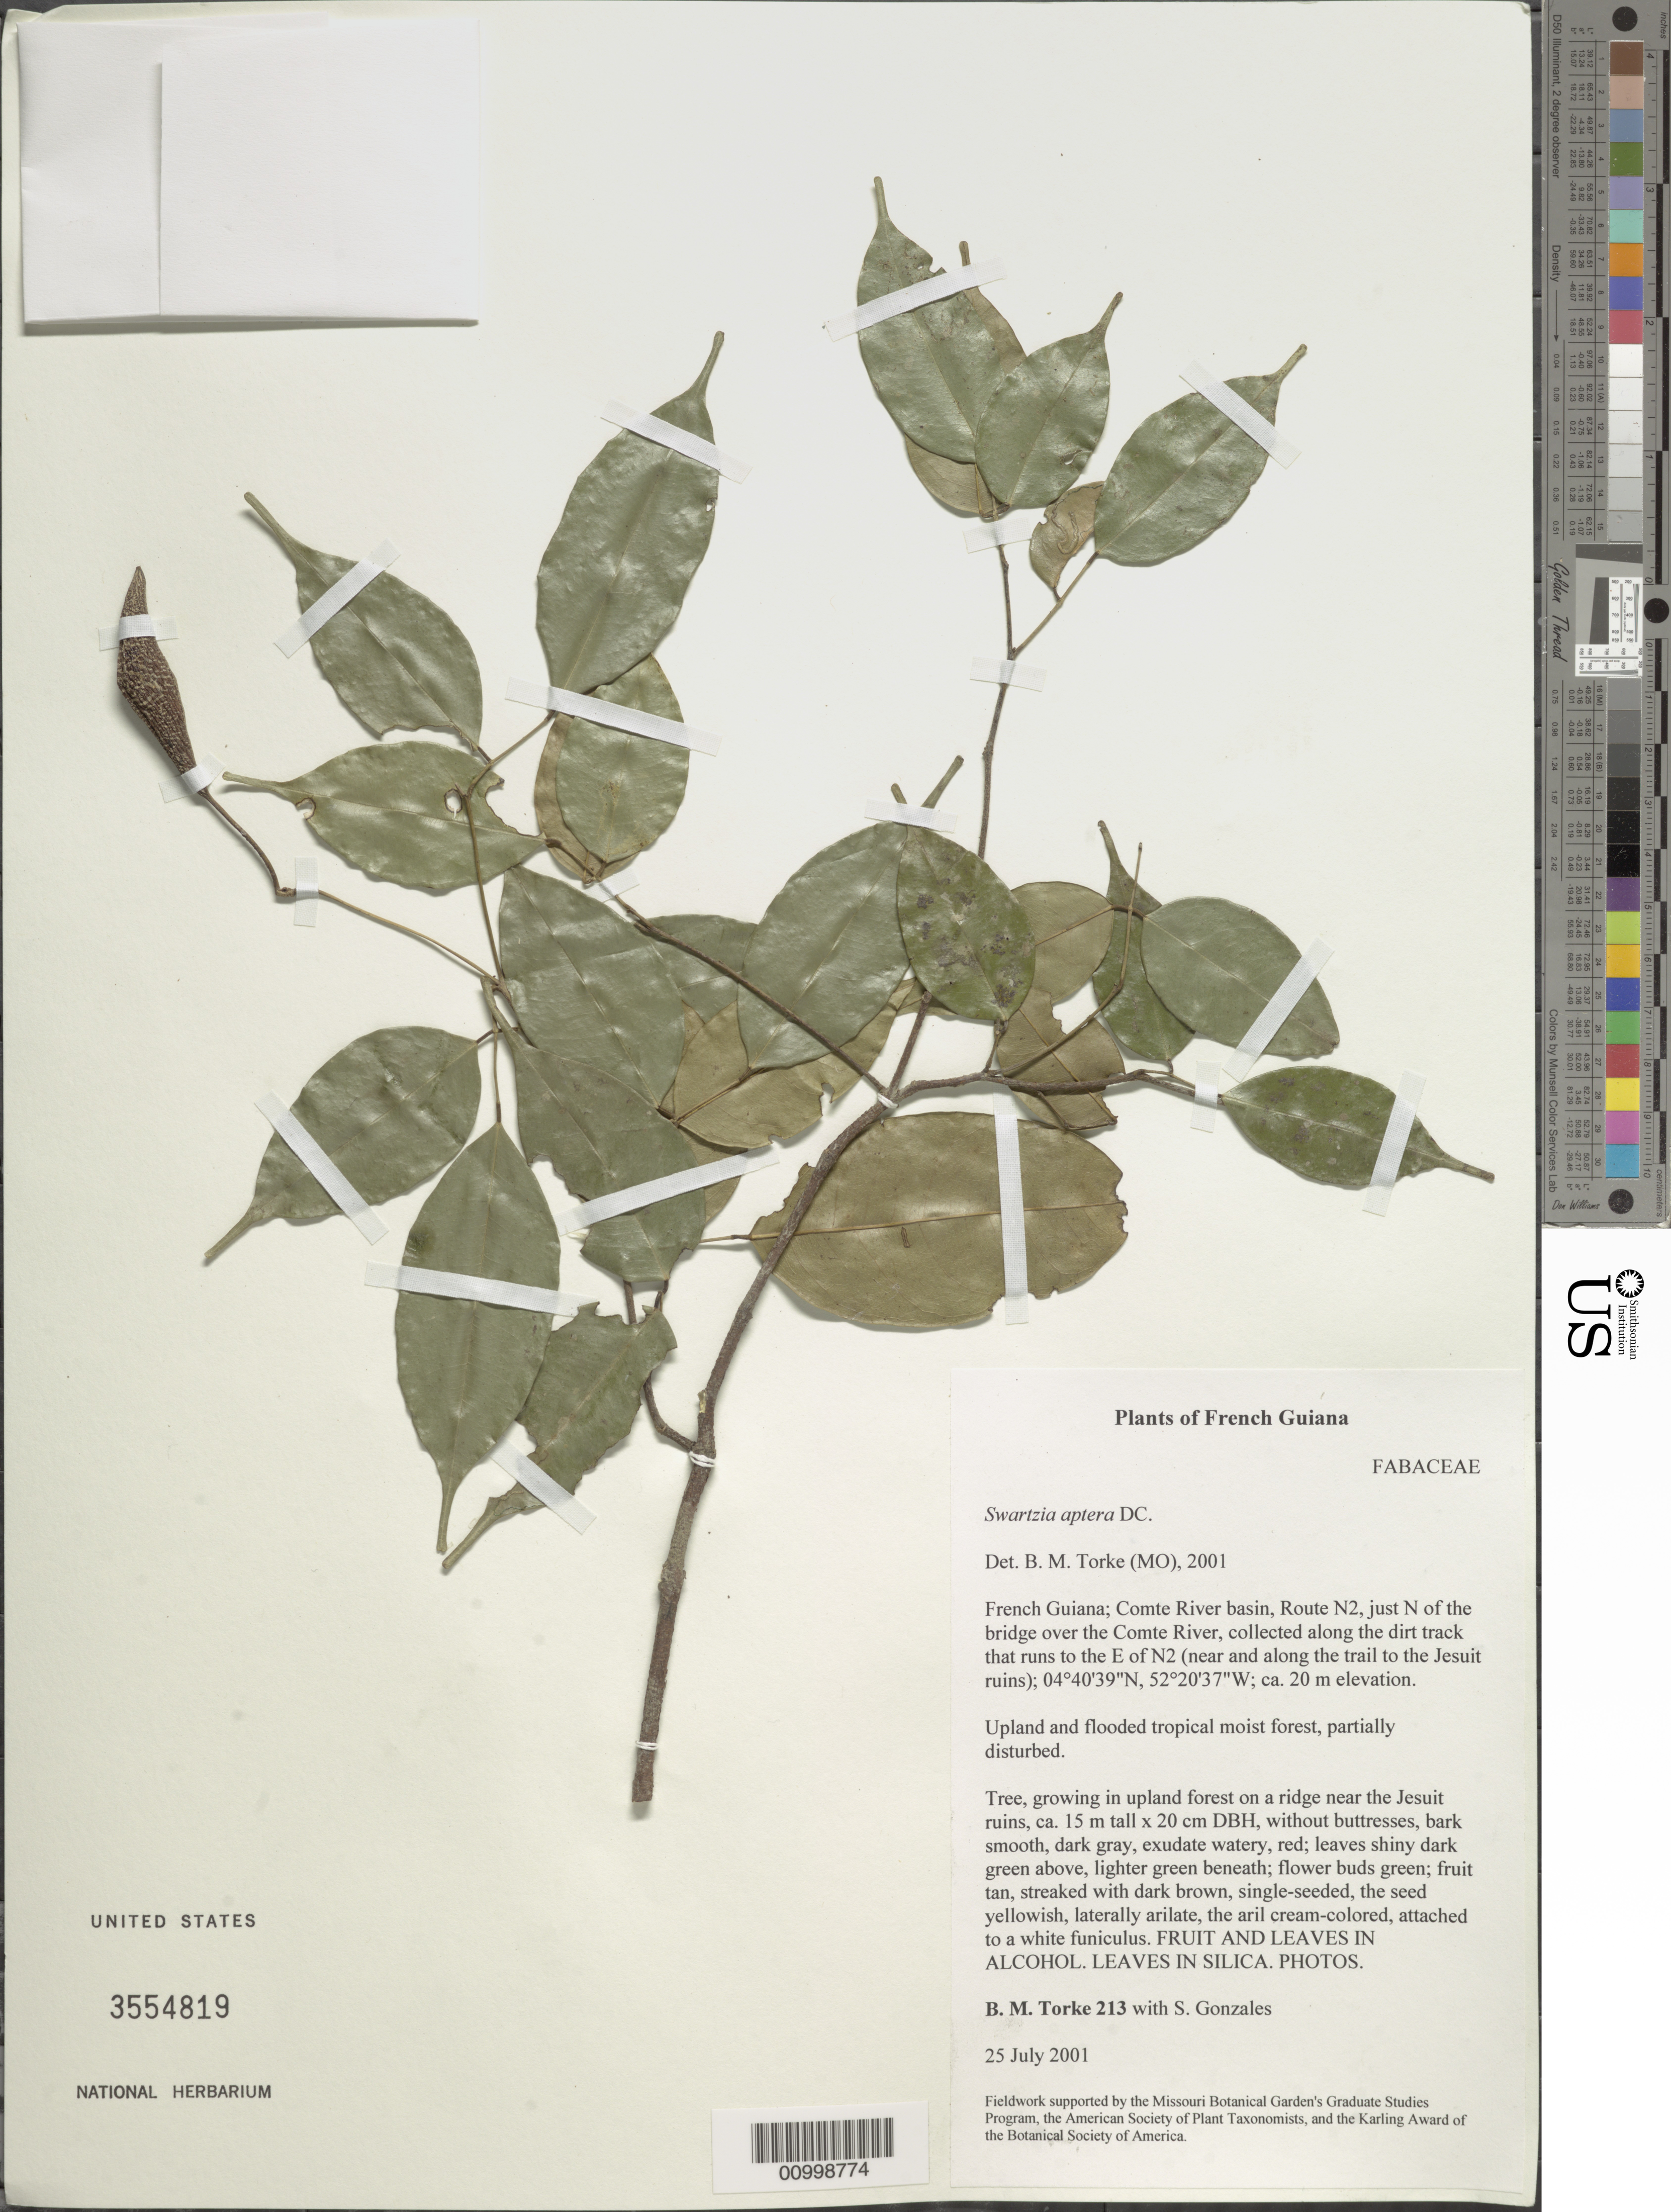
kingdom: Plantae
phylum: Tracheophyta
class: Magnoliopsida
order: Fabales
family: Fabaceae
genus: Swartzia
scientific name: Swartzia aptera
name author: DC.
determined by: Torke, B. M., (MO)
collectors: B. M. Torke & S. Gonzales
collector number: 213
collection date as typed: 25-Jul-01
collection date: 2001-07-25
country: French Guiana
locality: Comte River basin, Route N2, just N of the bridge over the Comte River, collected along the dirt track that runs to the E of N2 (near and along trail to the Jesuit ruins)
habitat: Upland and flooded tropical moist forest, partially disturbed; growing in upland forest on a ridge near the Jesuit ruins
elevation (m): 20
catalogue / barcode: US 3554819